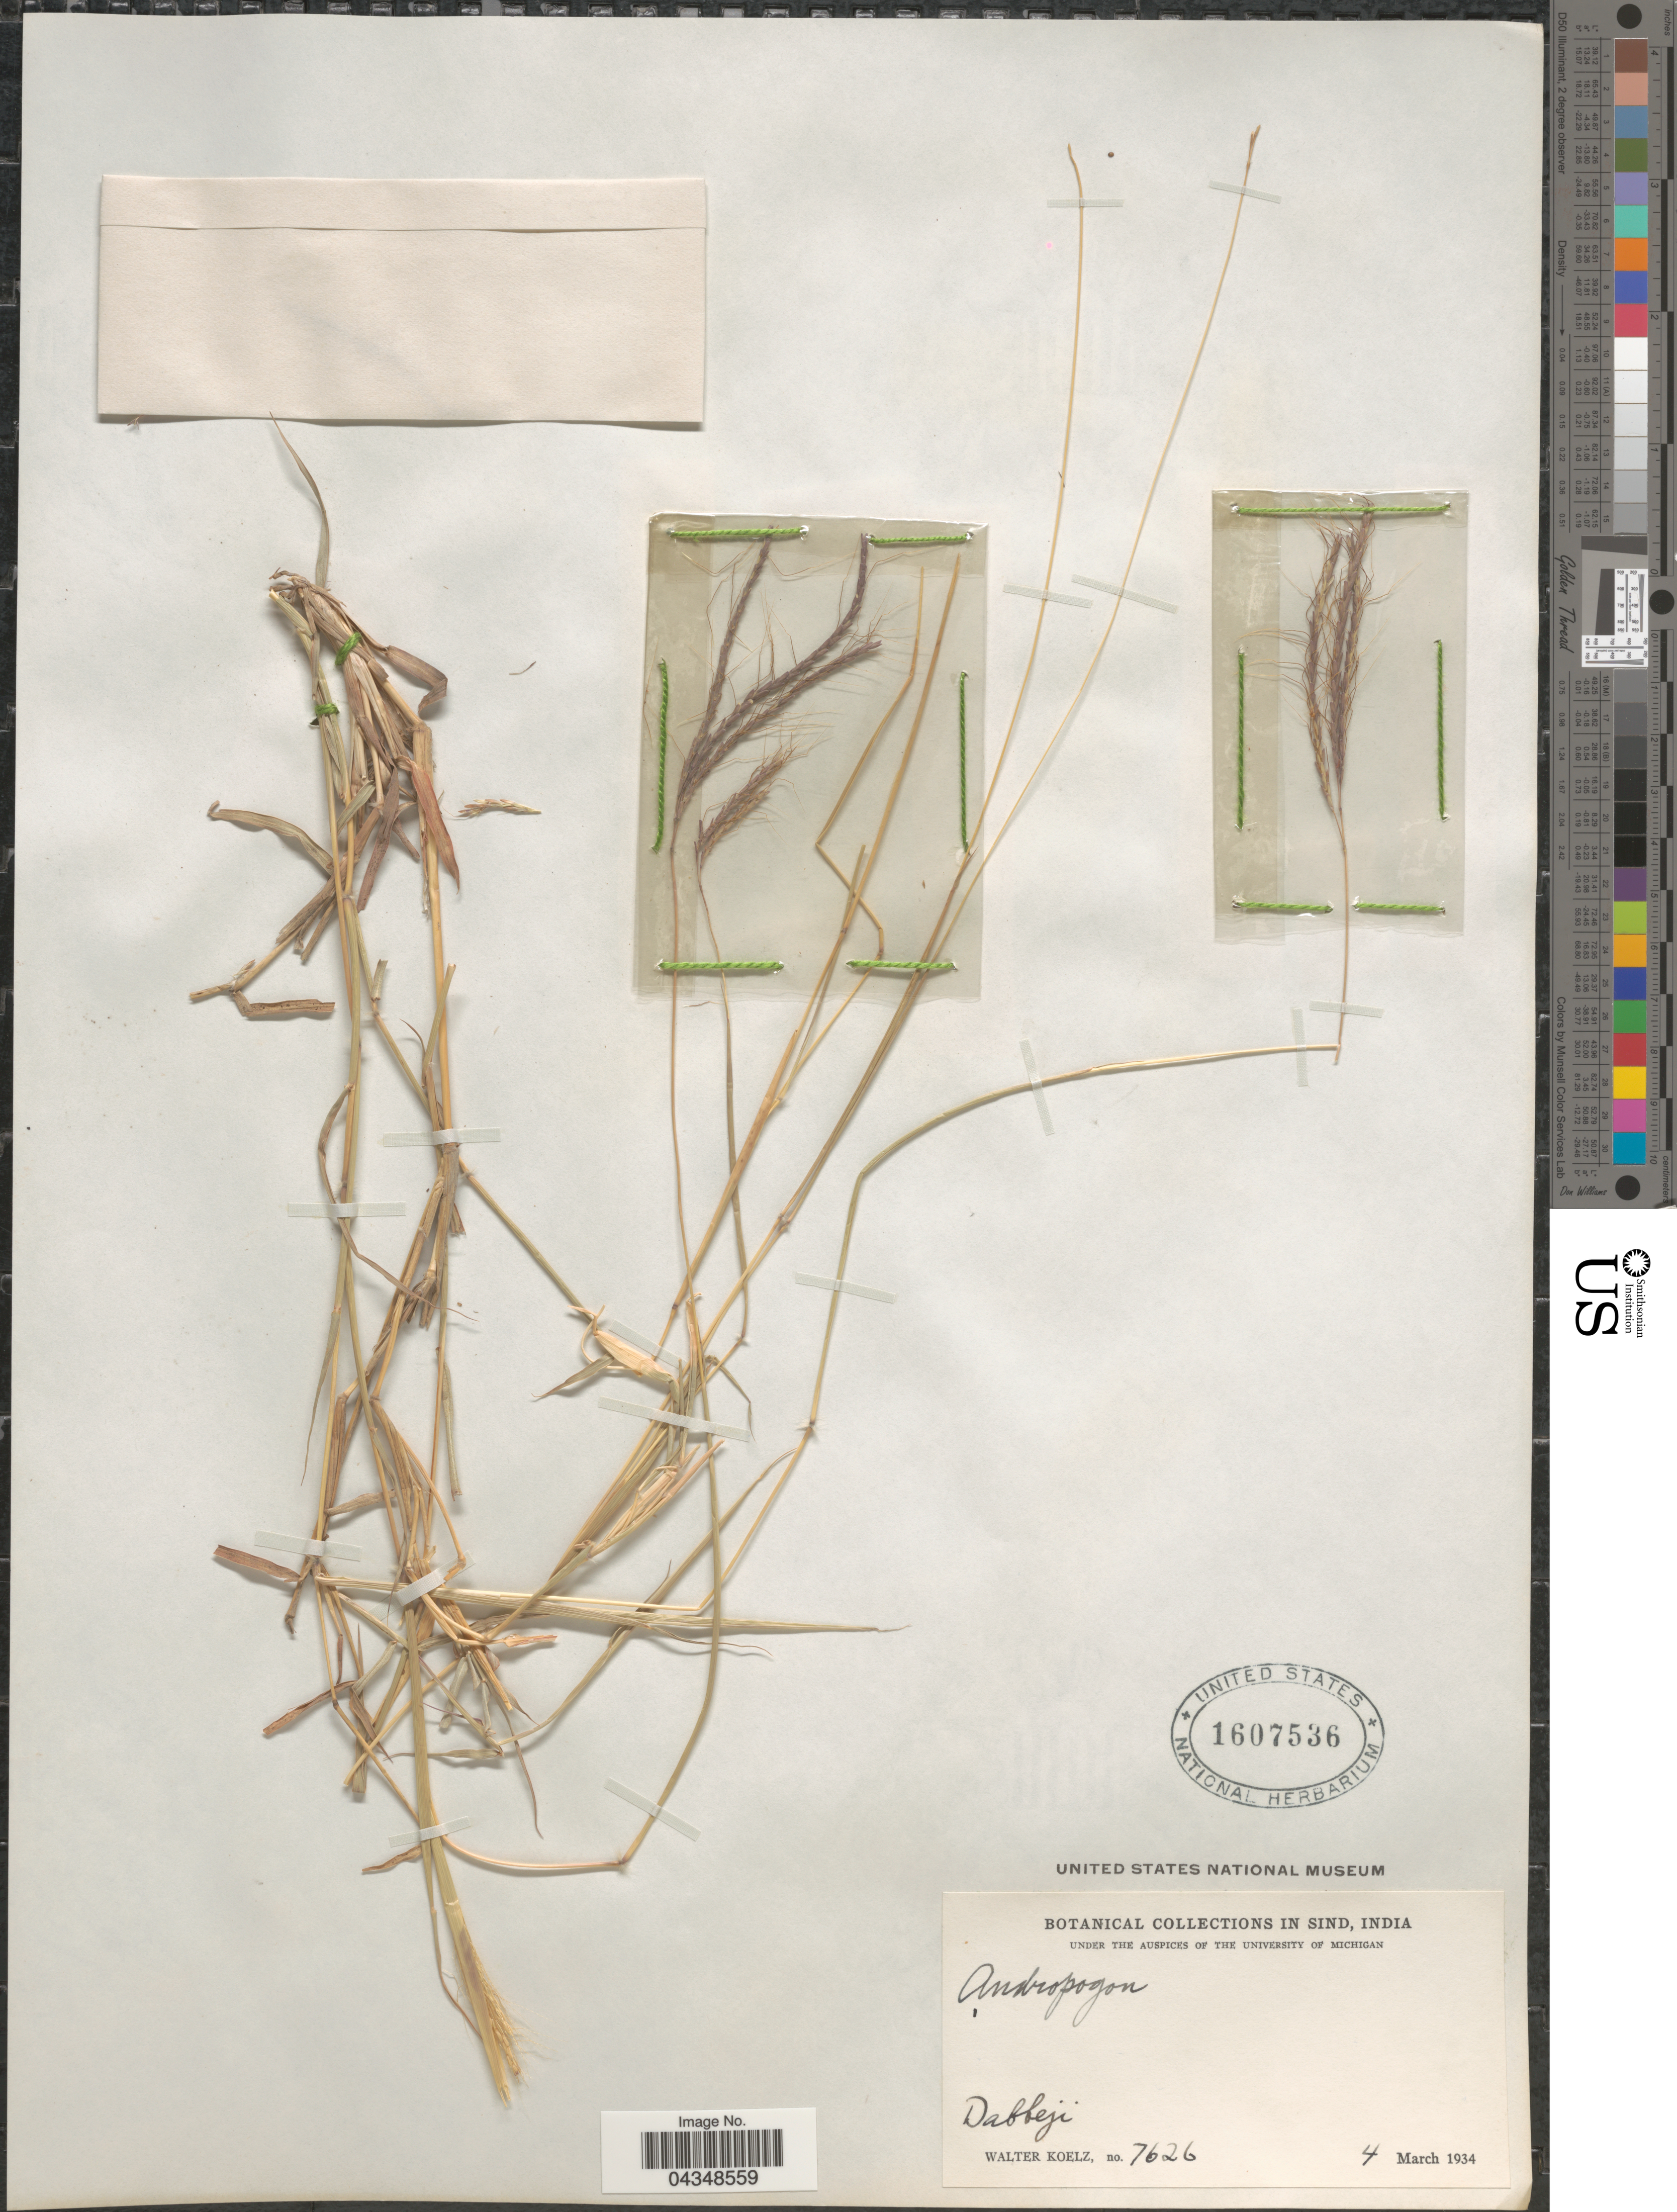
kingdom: Plantae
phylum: Tracheophyta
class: Liliopsida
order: Poales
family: Poaceae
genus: Bothriochloa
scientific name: Bothriochloa bladhii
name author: (Retz.) S.T. Blake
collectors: W. N. Koelz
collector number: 7626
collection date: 1934-03-04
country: Pakistan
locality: Sind. Dabbeji.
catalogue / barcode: US 1607536